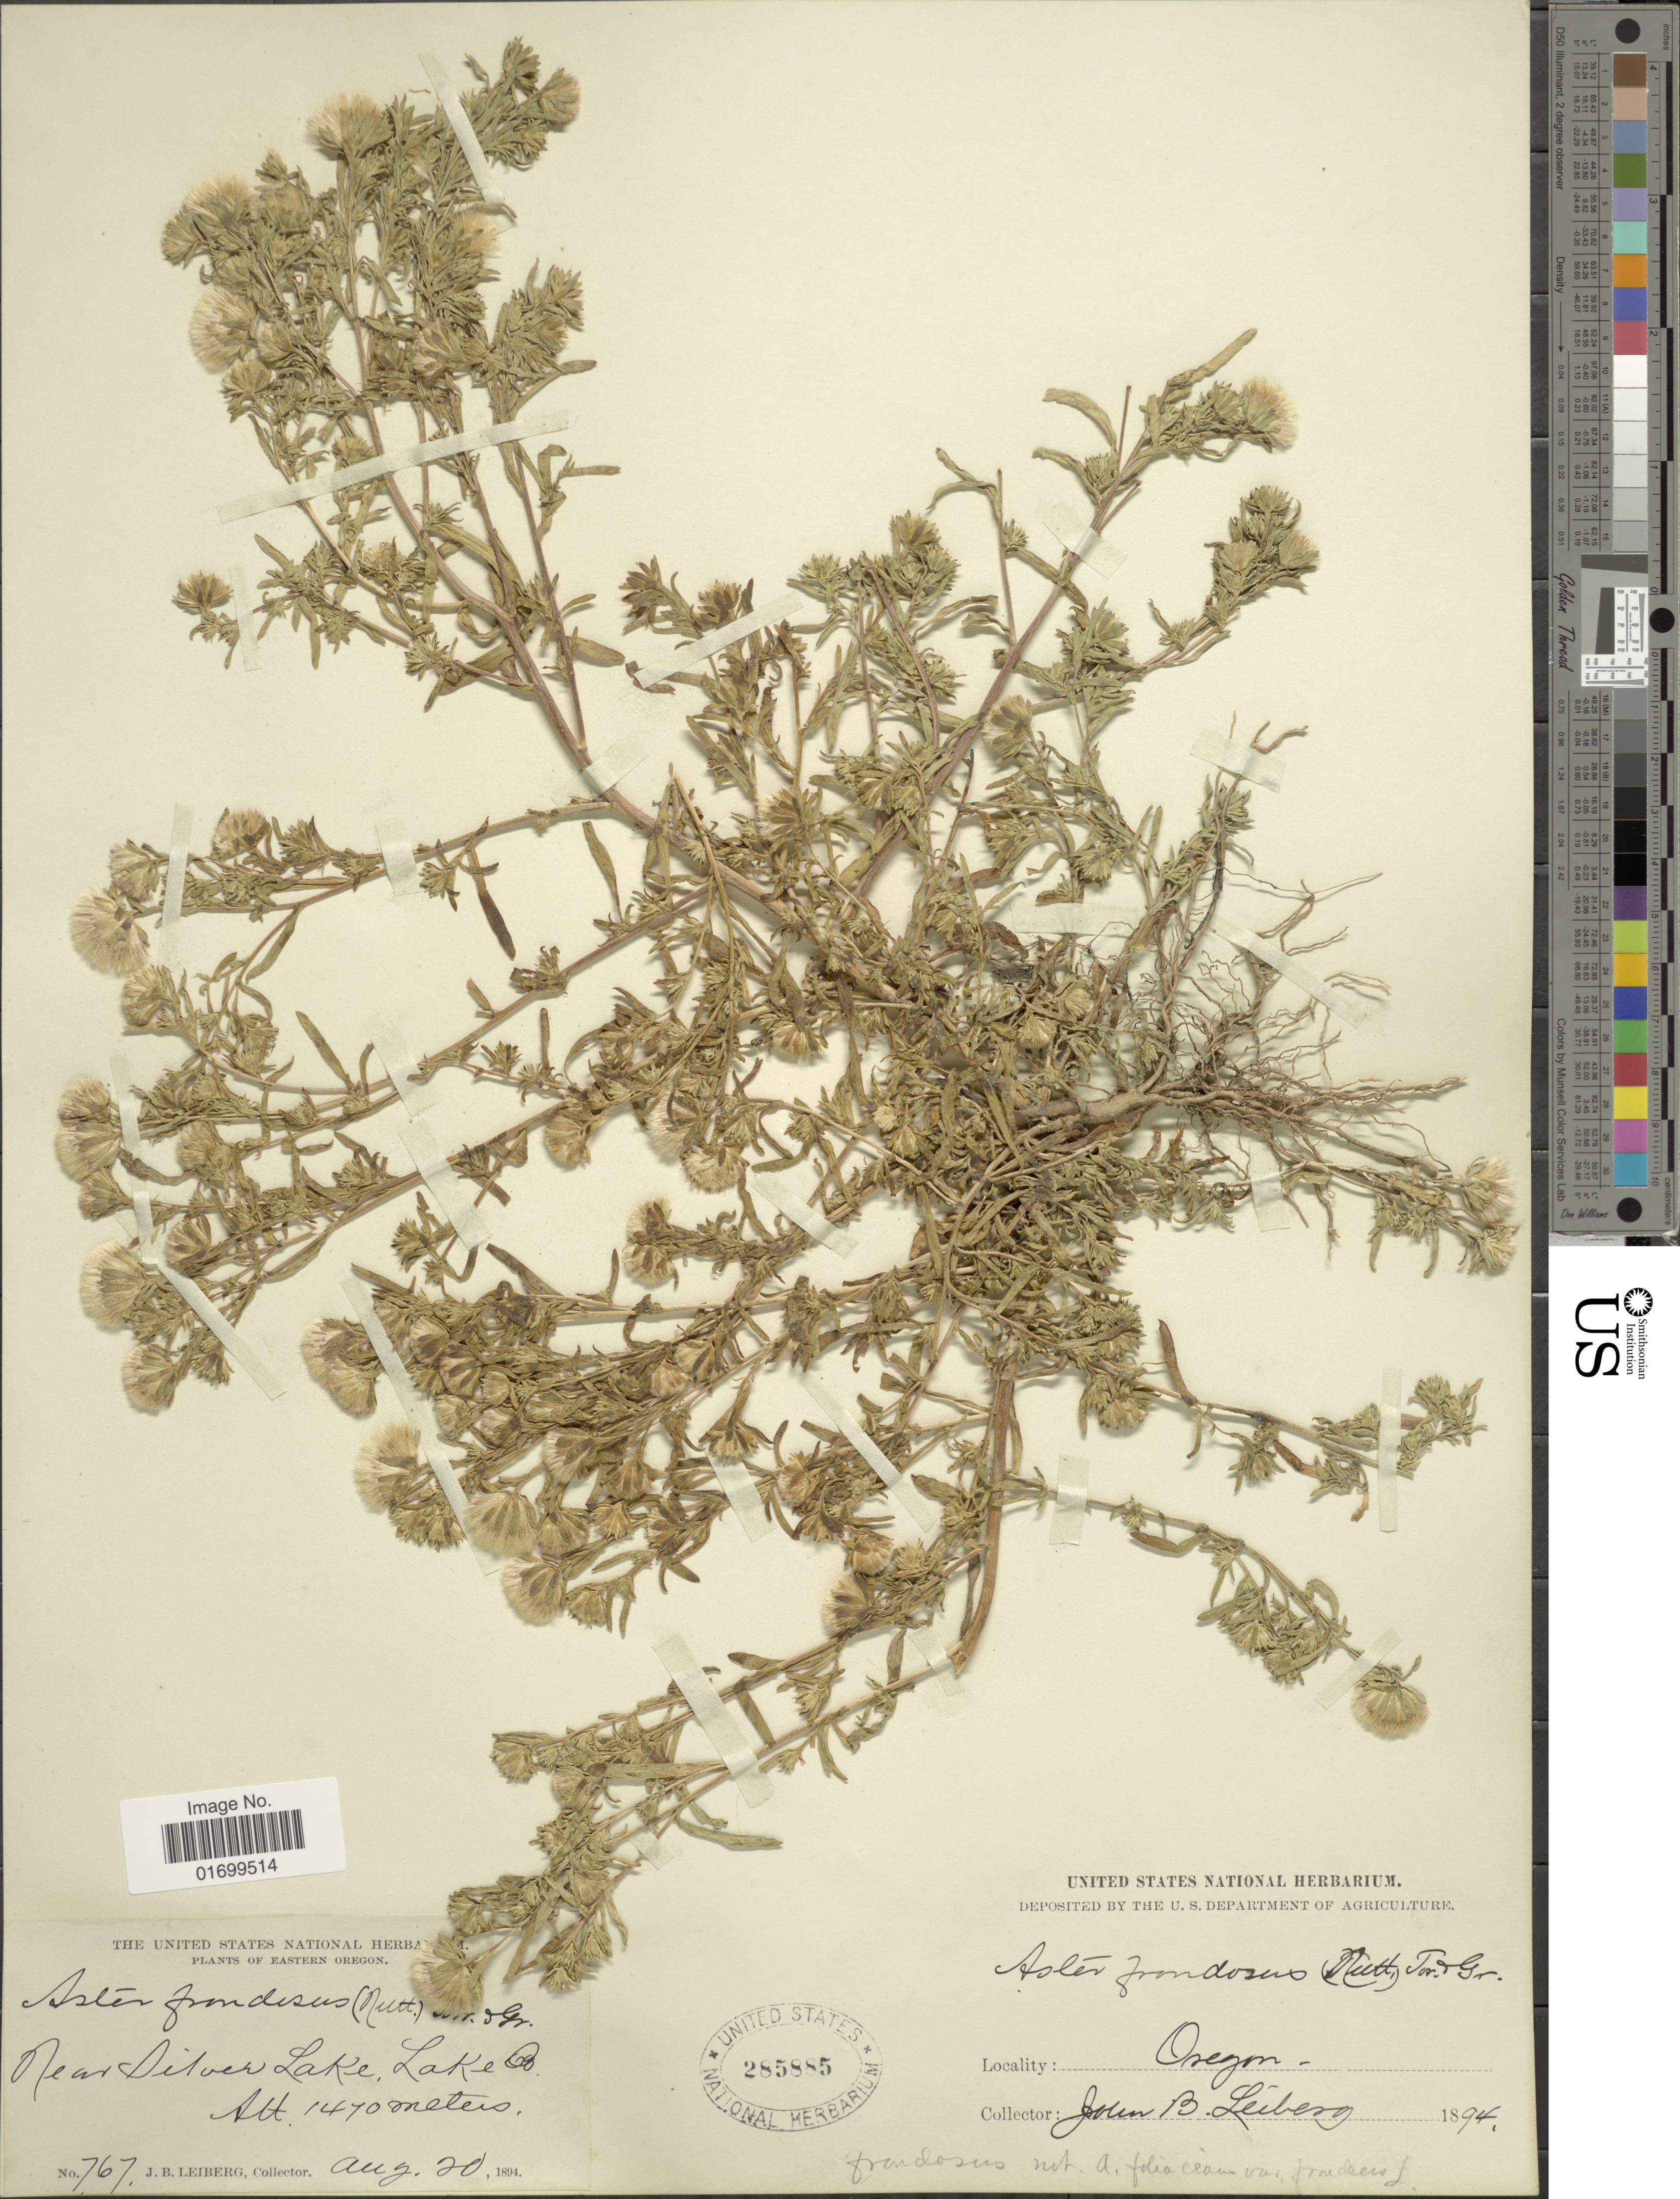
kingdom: Plantae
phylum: Tracheophyta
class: Magnoliopsida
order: Asterales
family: Asteraceae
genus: Symphyotrichum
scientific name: Symphyotrichum frondosum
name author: (Nutt.) G.L. Nesom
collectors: J. B. Leiberg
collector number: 767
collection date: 1894-08-20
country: United States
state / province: Oregon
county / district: Lake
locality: Near Silver Lake, Lake Co.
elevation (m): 1470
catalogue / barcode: US 285885